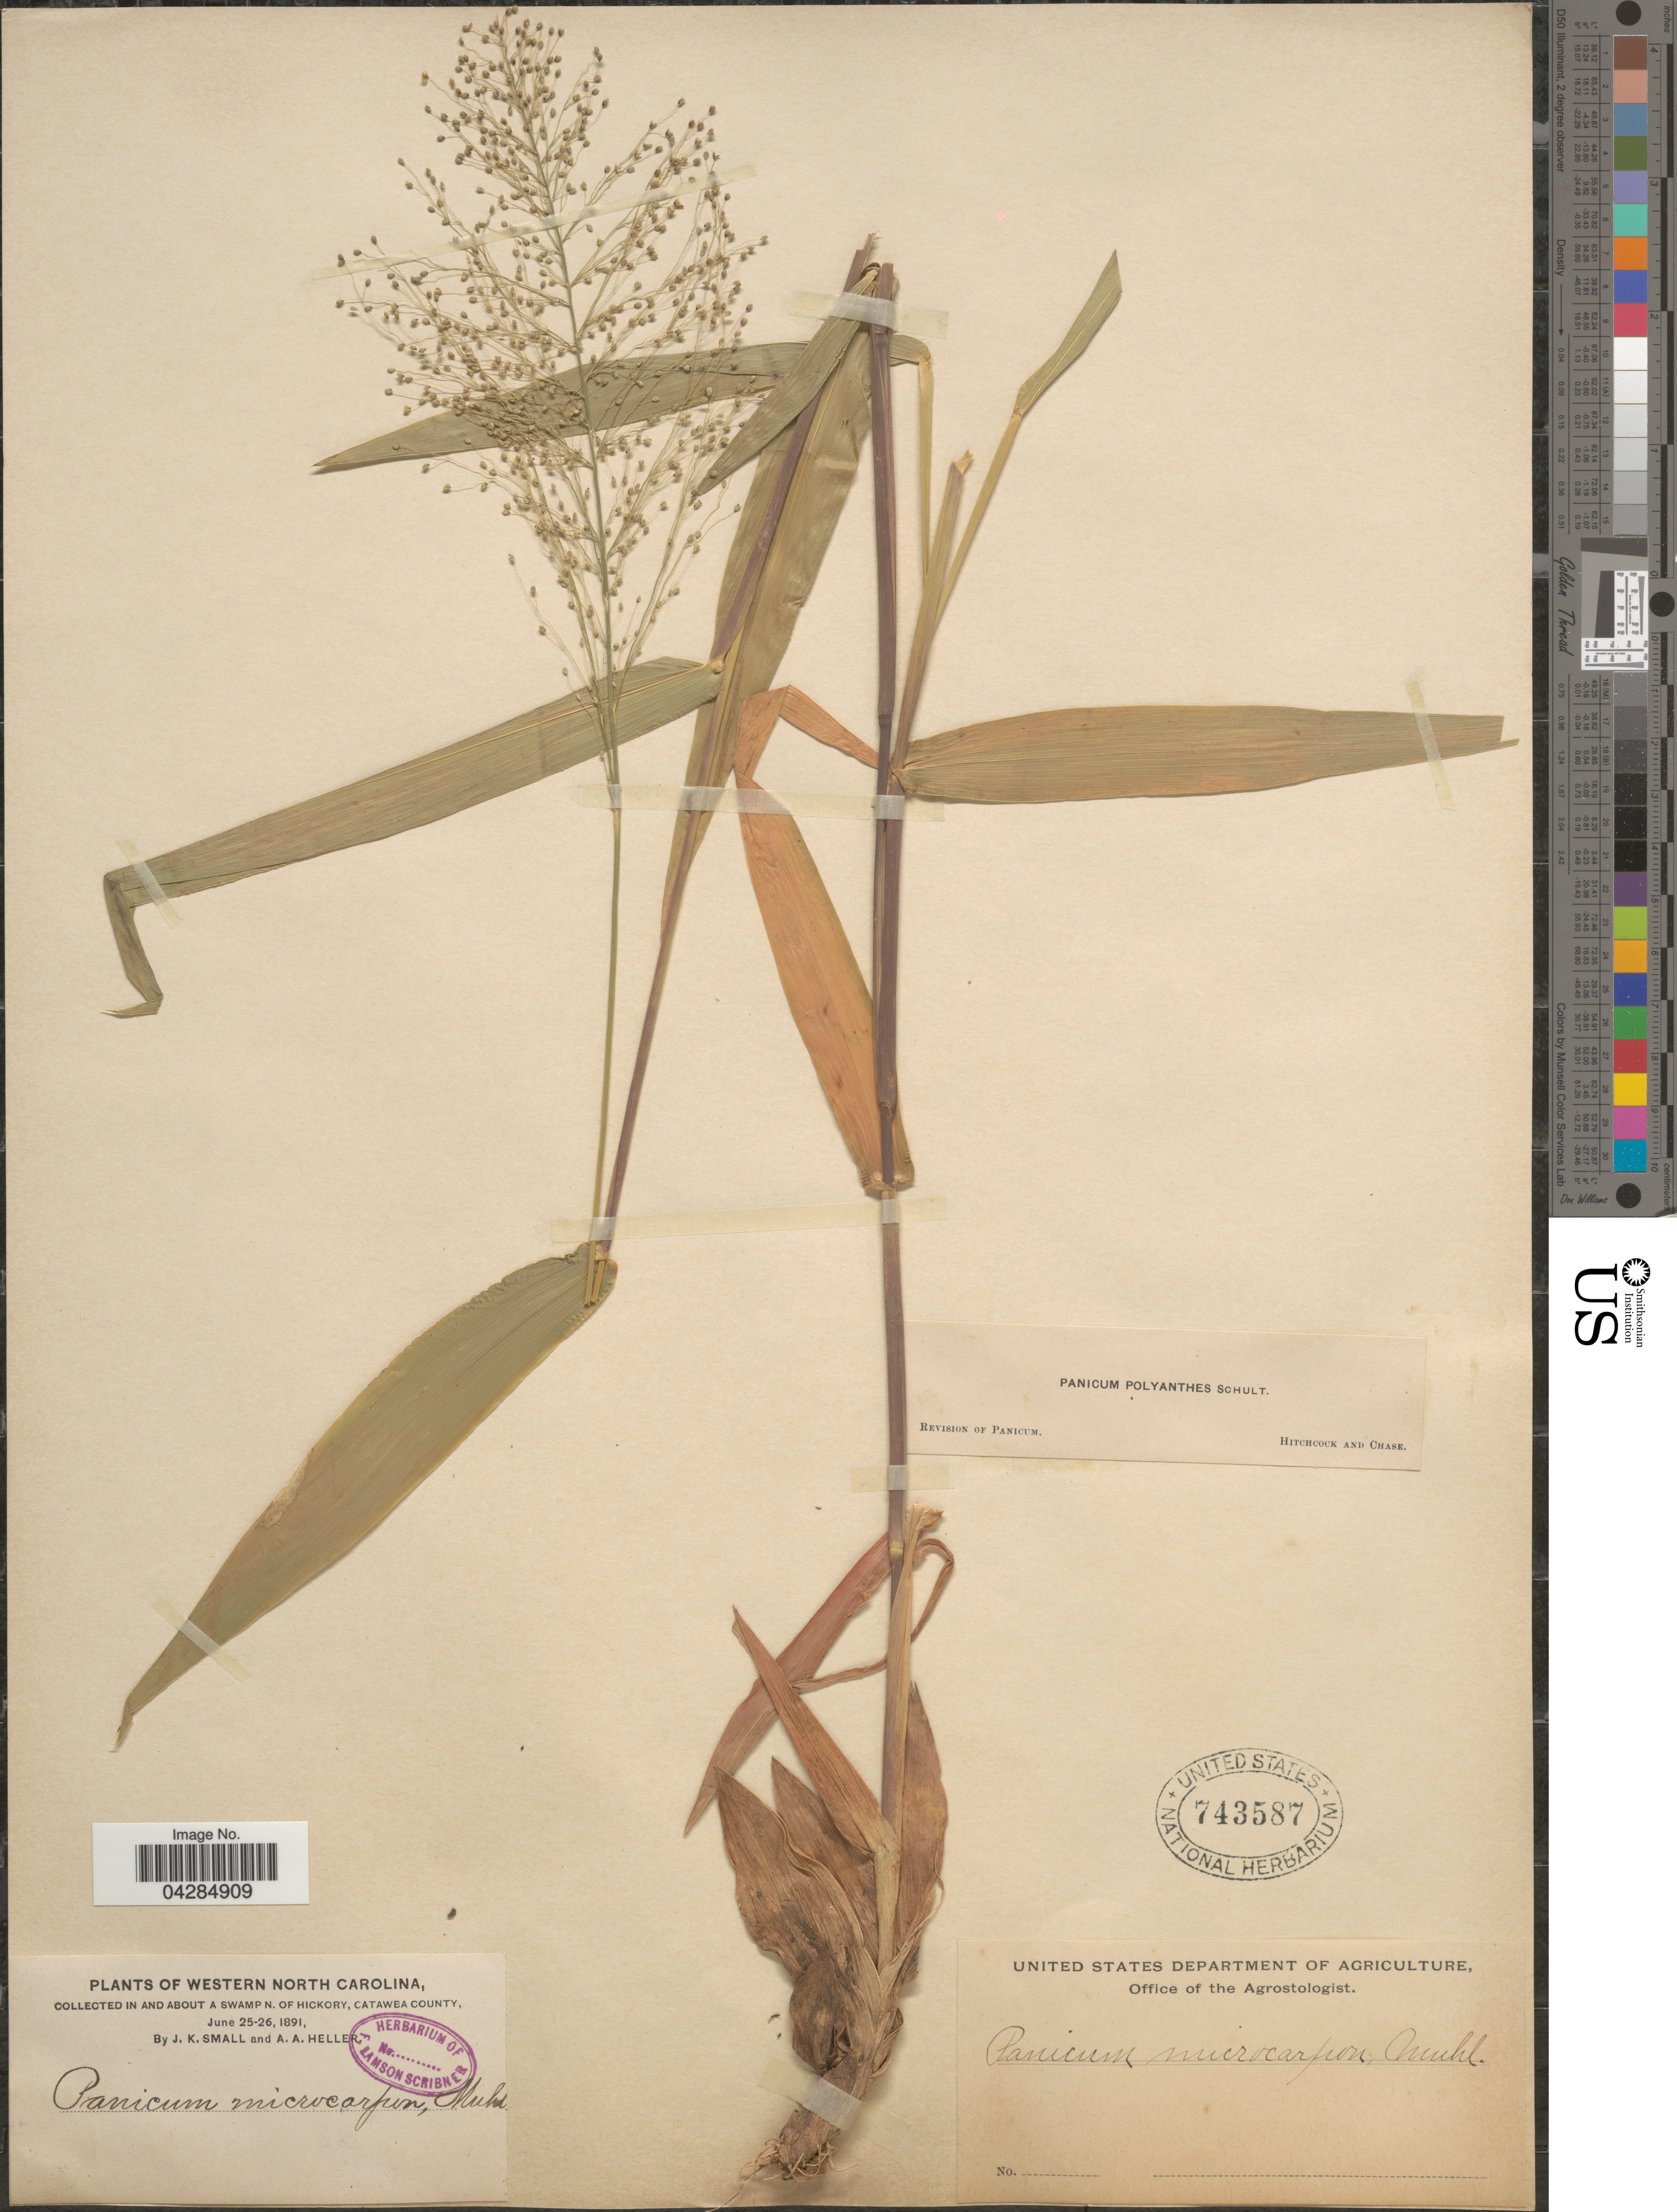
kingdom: Plantae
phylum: Tracheophyta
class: Liliopsida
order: Poales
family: Poaceae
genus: Dichanthelium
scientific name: Dichanthelium polyanthes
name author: (Schult.) Mohlenbr.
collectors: J. K. Small & A. A. Heller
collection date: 1891-06-25/1891-06-26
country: United States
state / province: North Carolina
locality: Western North Carolina. In and about a swamp N. of Hickory, Catawba County.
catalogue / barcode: US 743587